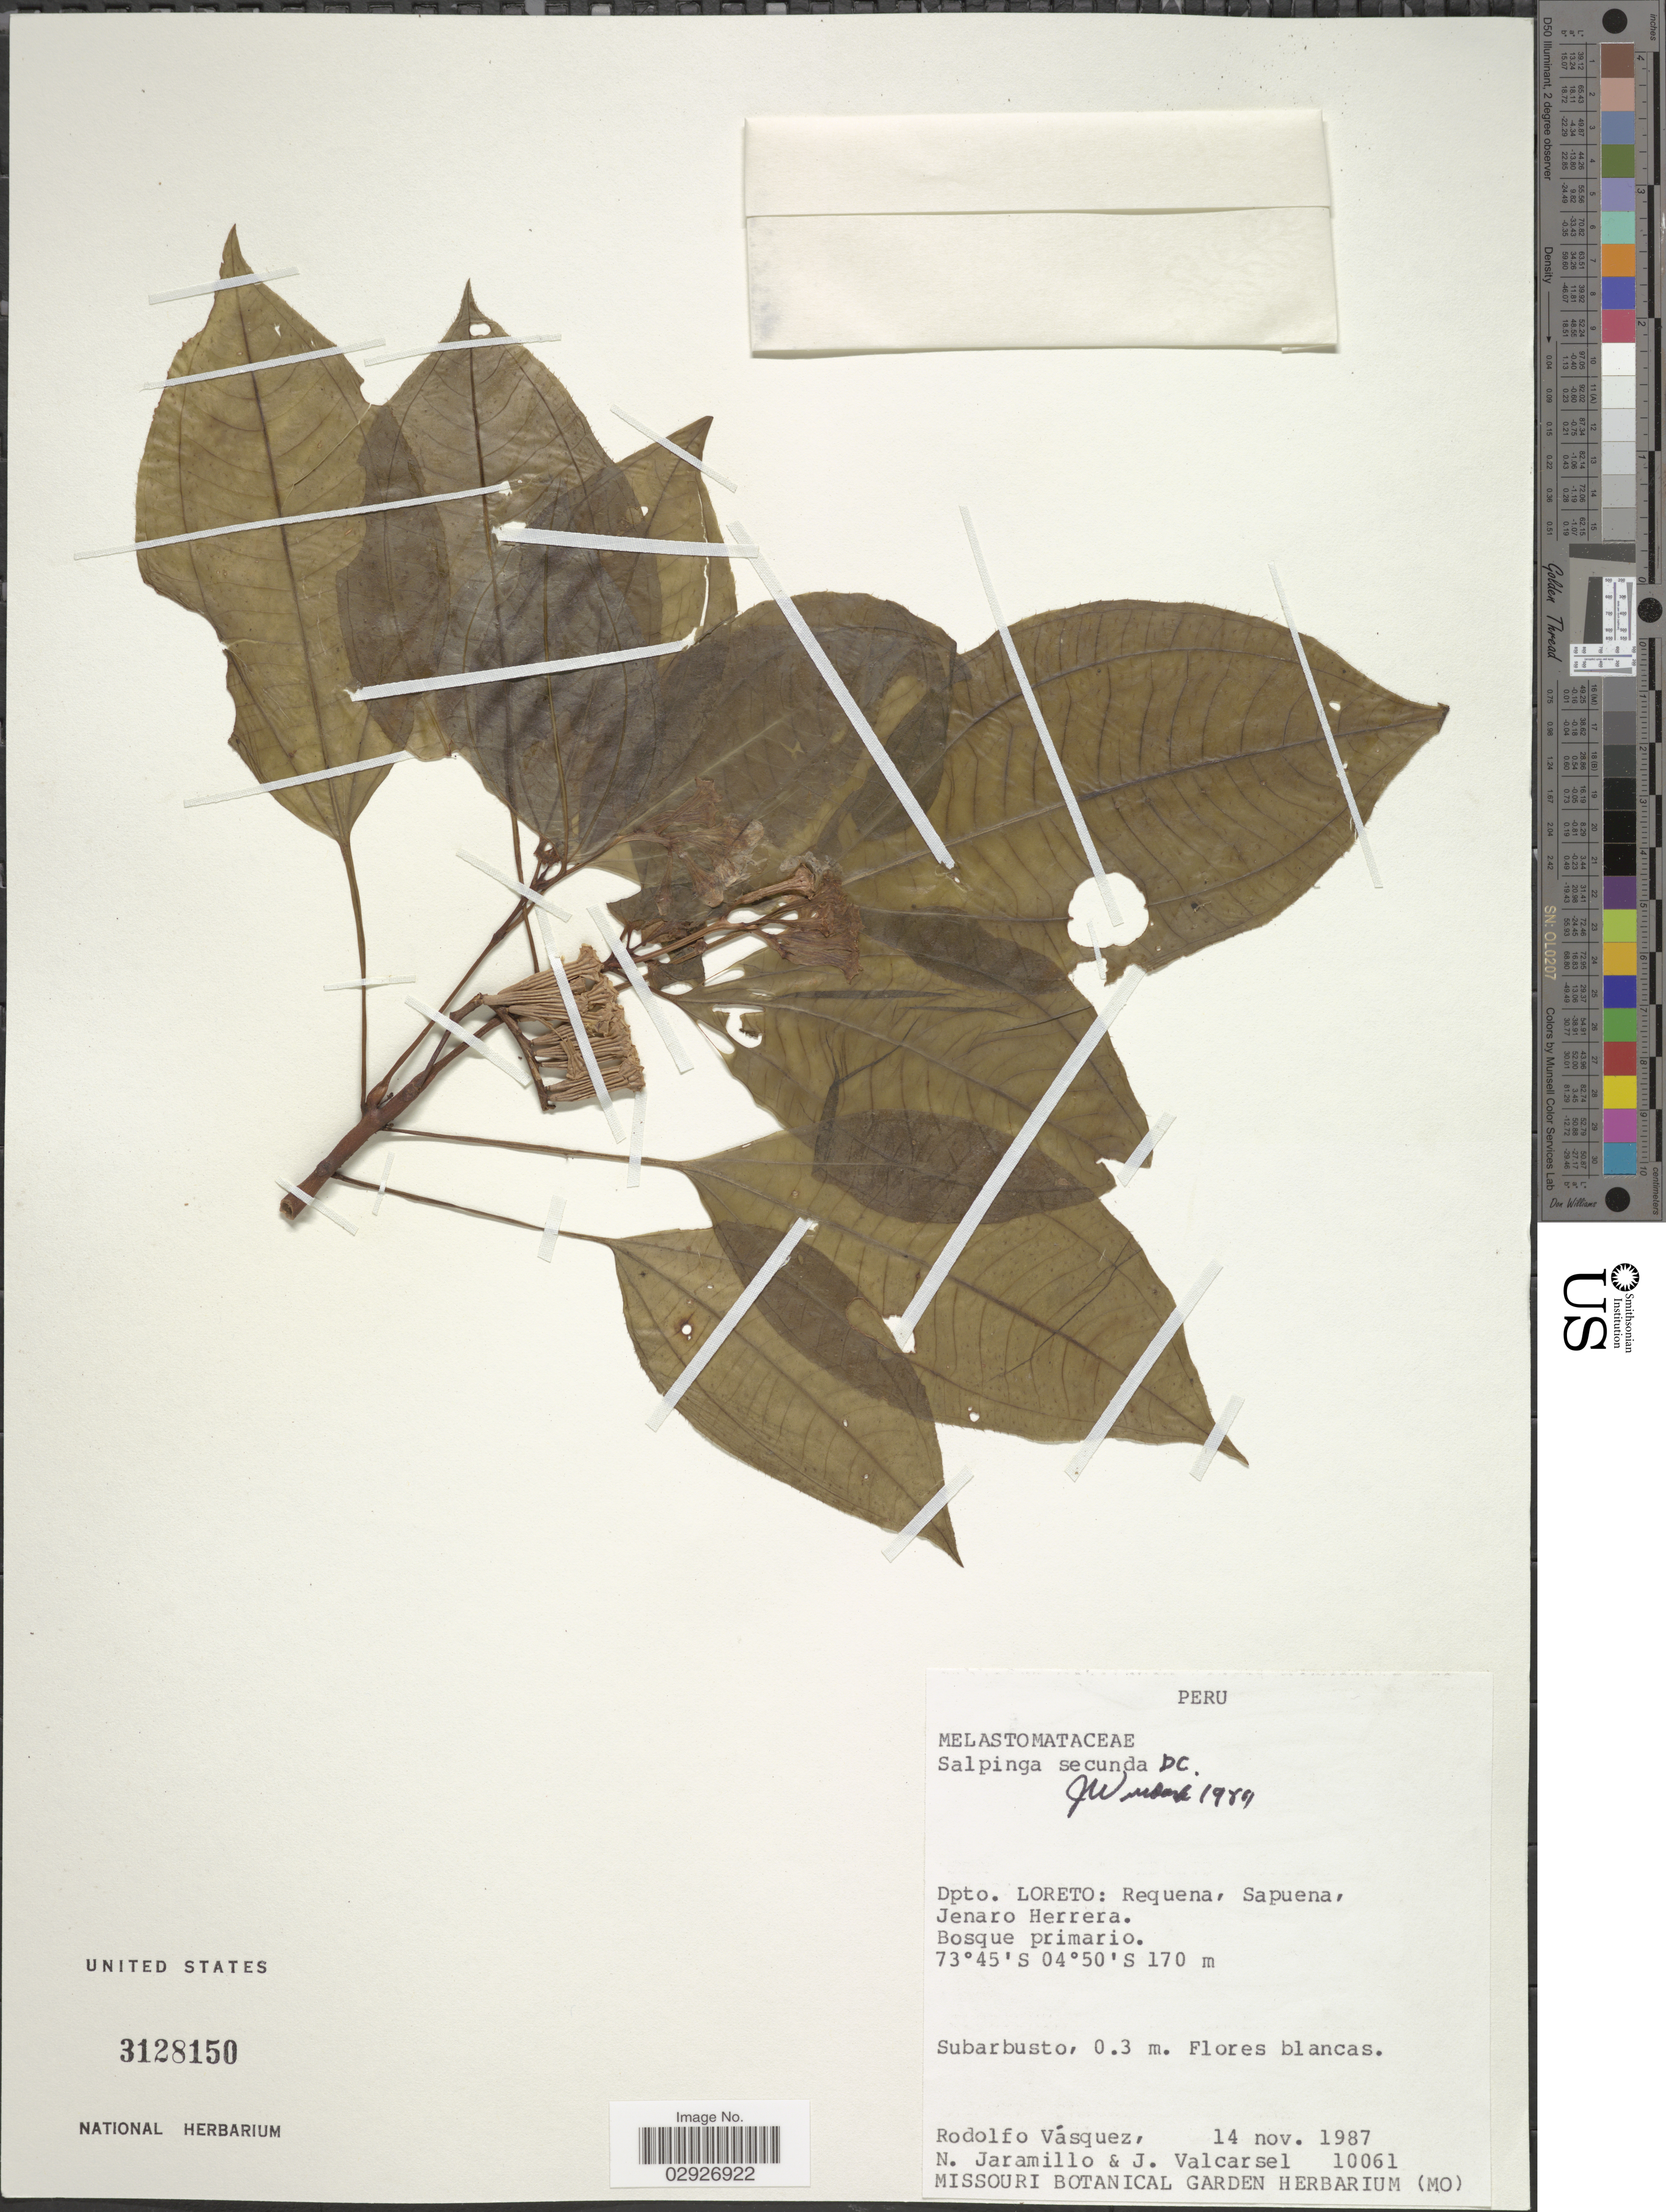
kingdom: Plantae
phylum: Tracheophyta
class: Magnoliopsida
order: Myrtales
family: Melastomataceae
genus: Salpinga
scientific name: Salpinga secunda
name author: Schrank & Mart. ex DC.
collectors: R. Vásquez, N. Jaramillo & J. Valcarsel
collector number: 10061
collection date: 1987-11-14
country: Peru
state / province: Loreto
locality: Dpto. Loreto: Requena, Sapuena, Jenaro Herrera.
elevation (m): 170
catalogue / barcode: US 3128150